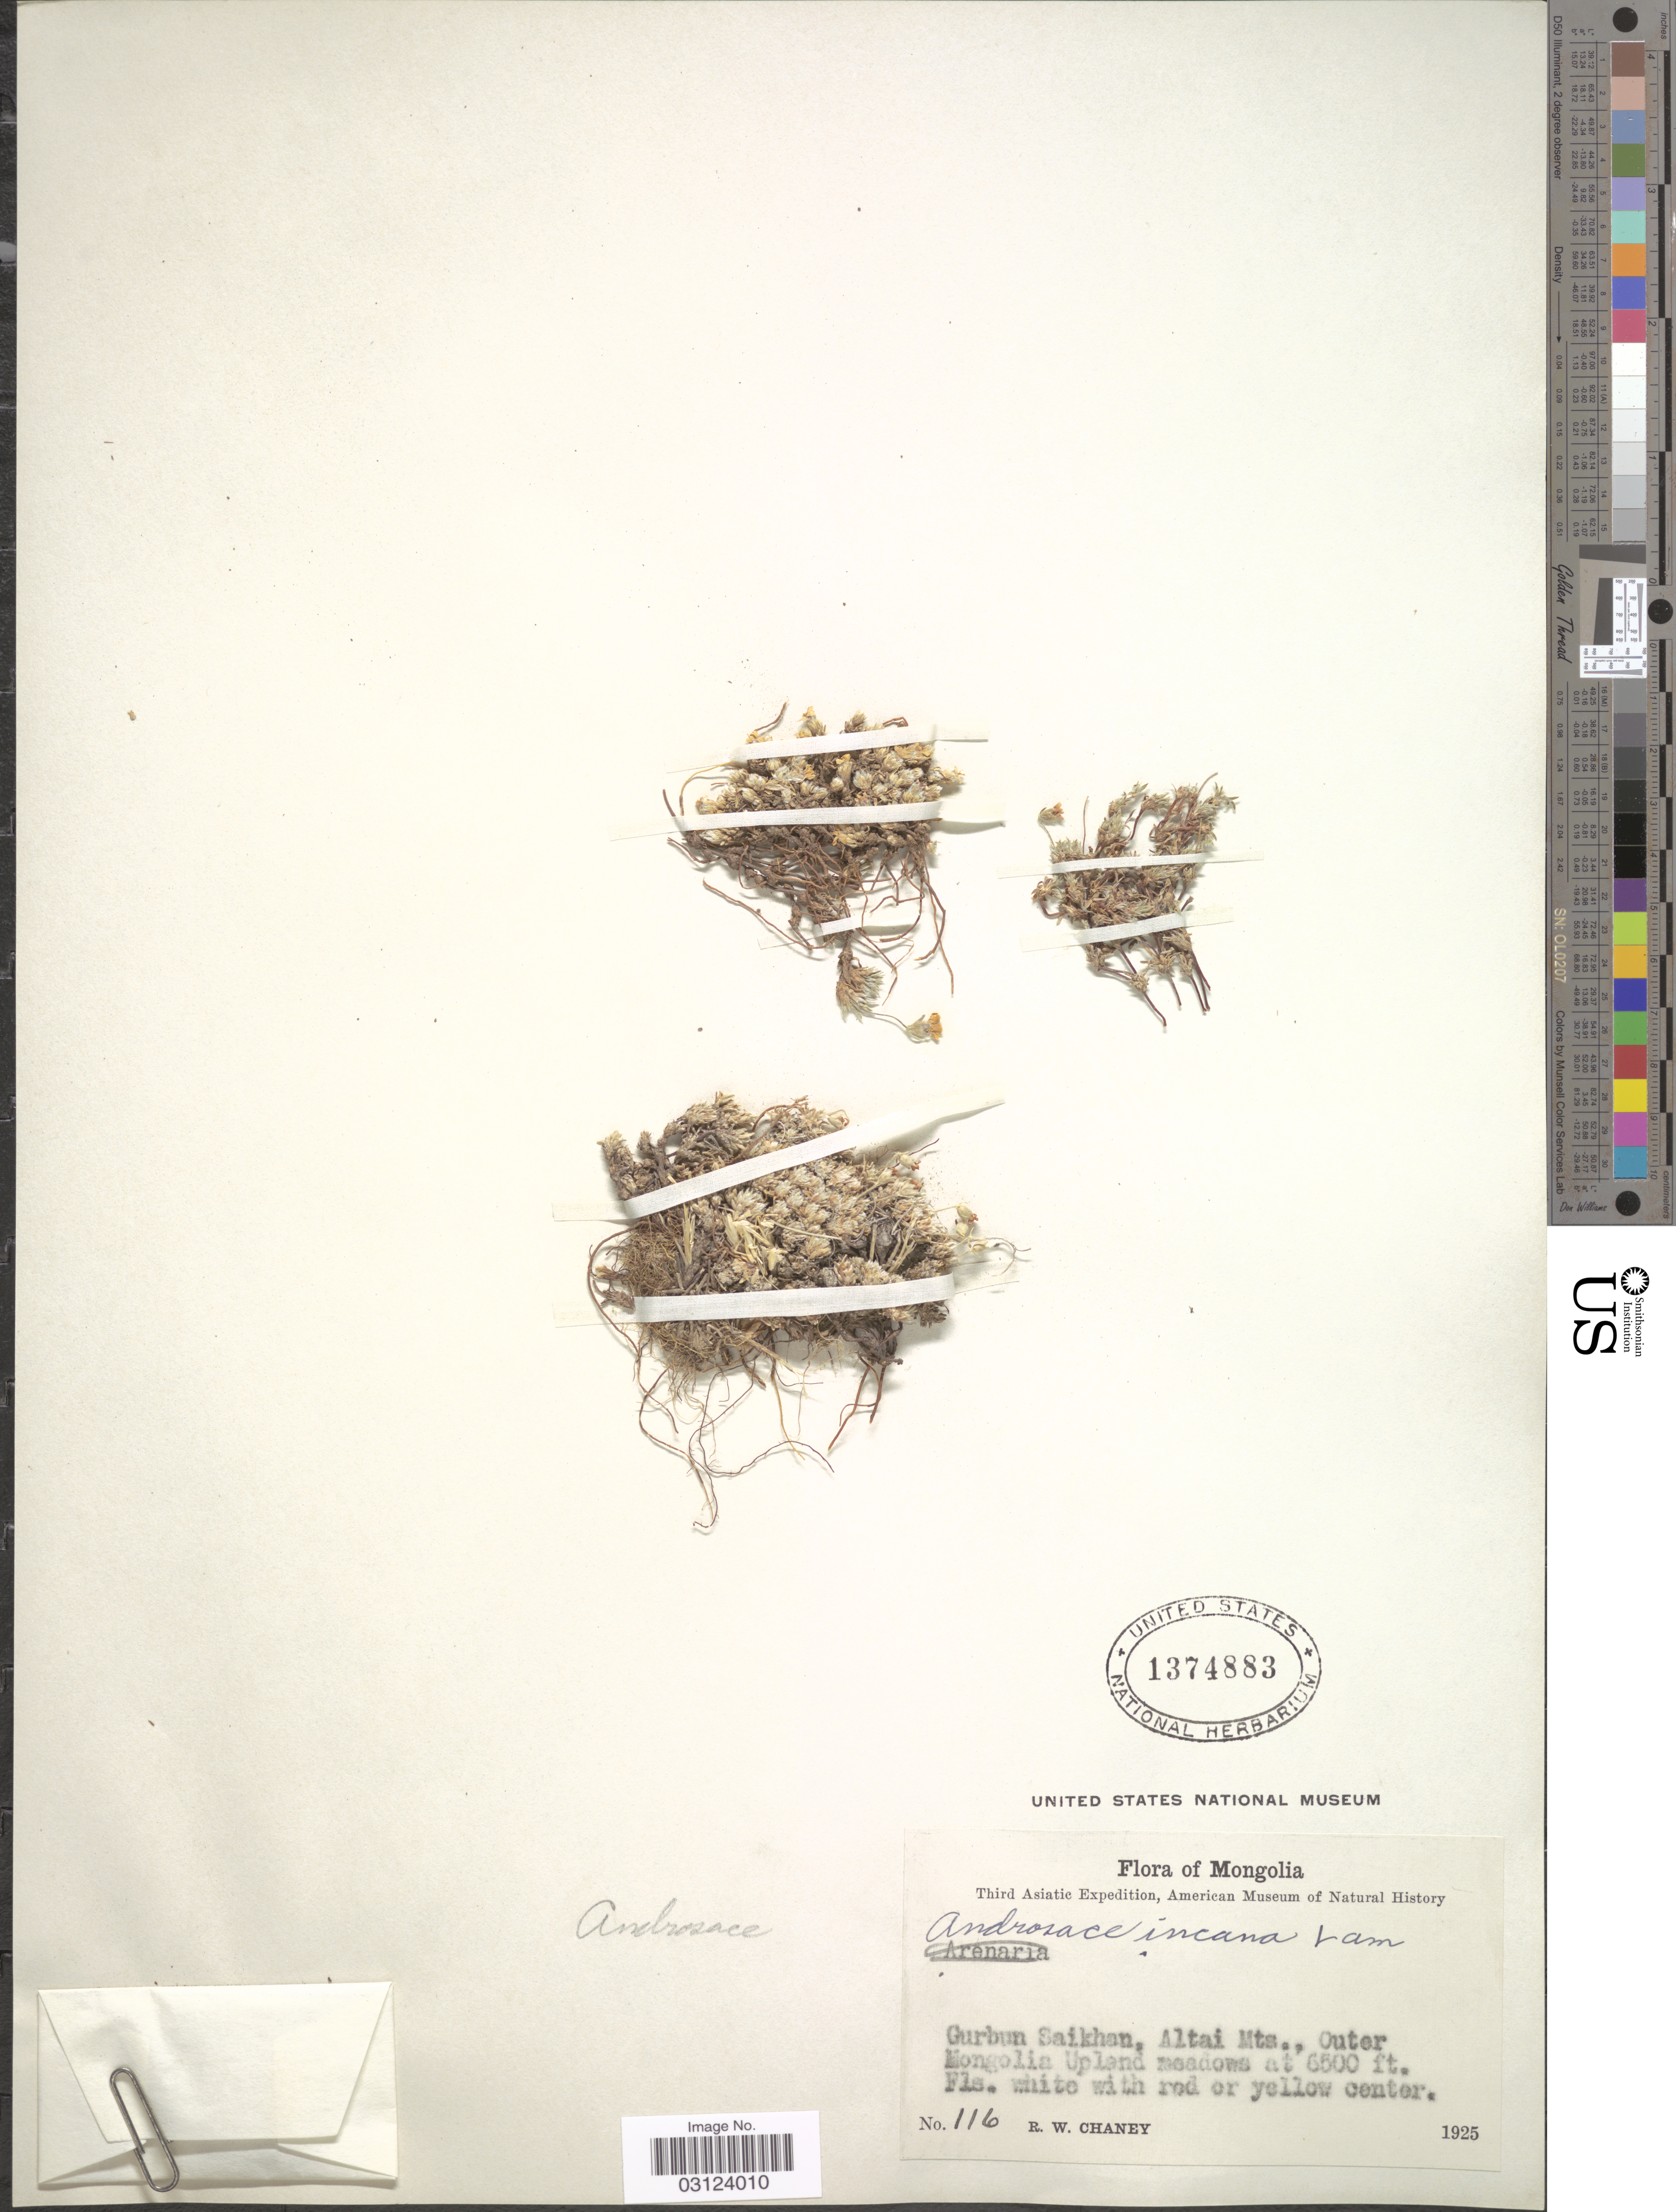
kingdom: Plantae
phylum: Tracheophyta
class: Magnoliopsida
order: Ericales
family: Primulaceae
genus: Androsace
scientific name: Androsace incana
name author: Lam.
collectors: R. Chaney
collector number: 116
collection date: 1925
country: Mongolia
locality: Gurbun Saikhan, Altai Mts., Outer Mongolia Upland meadows.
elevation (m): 1981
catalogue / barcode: US 1374883